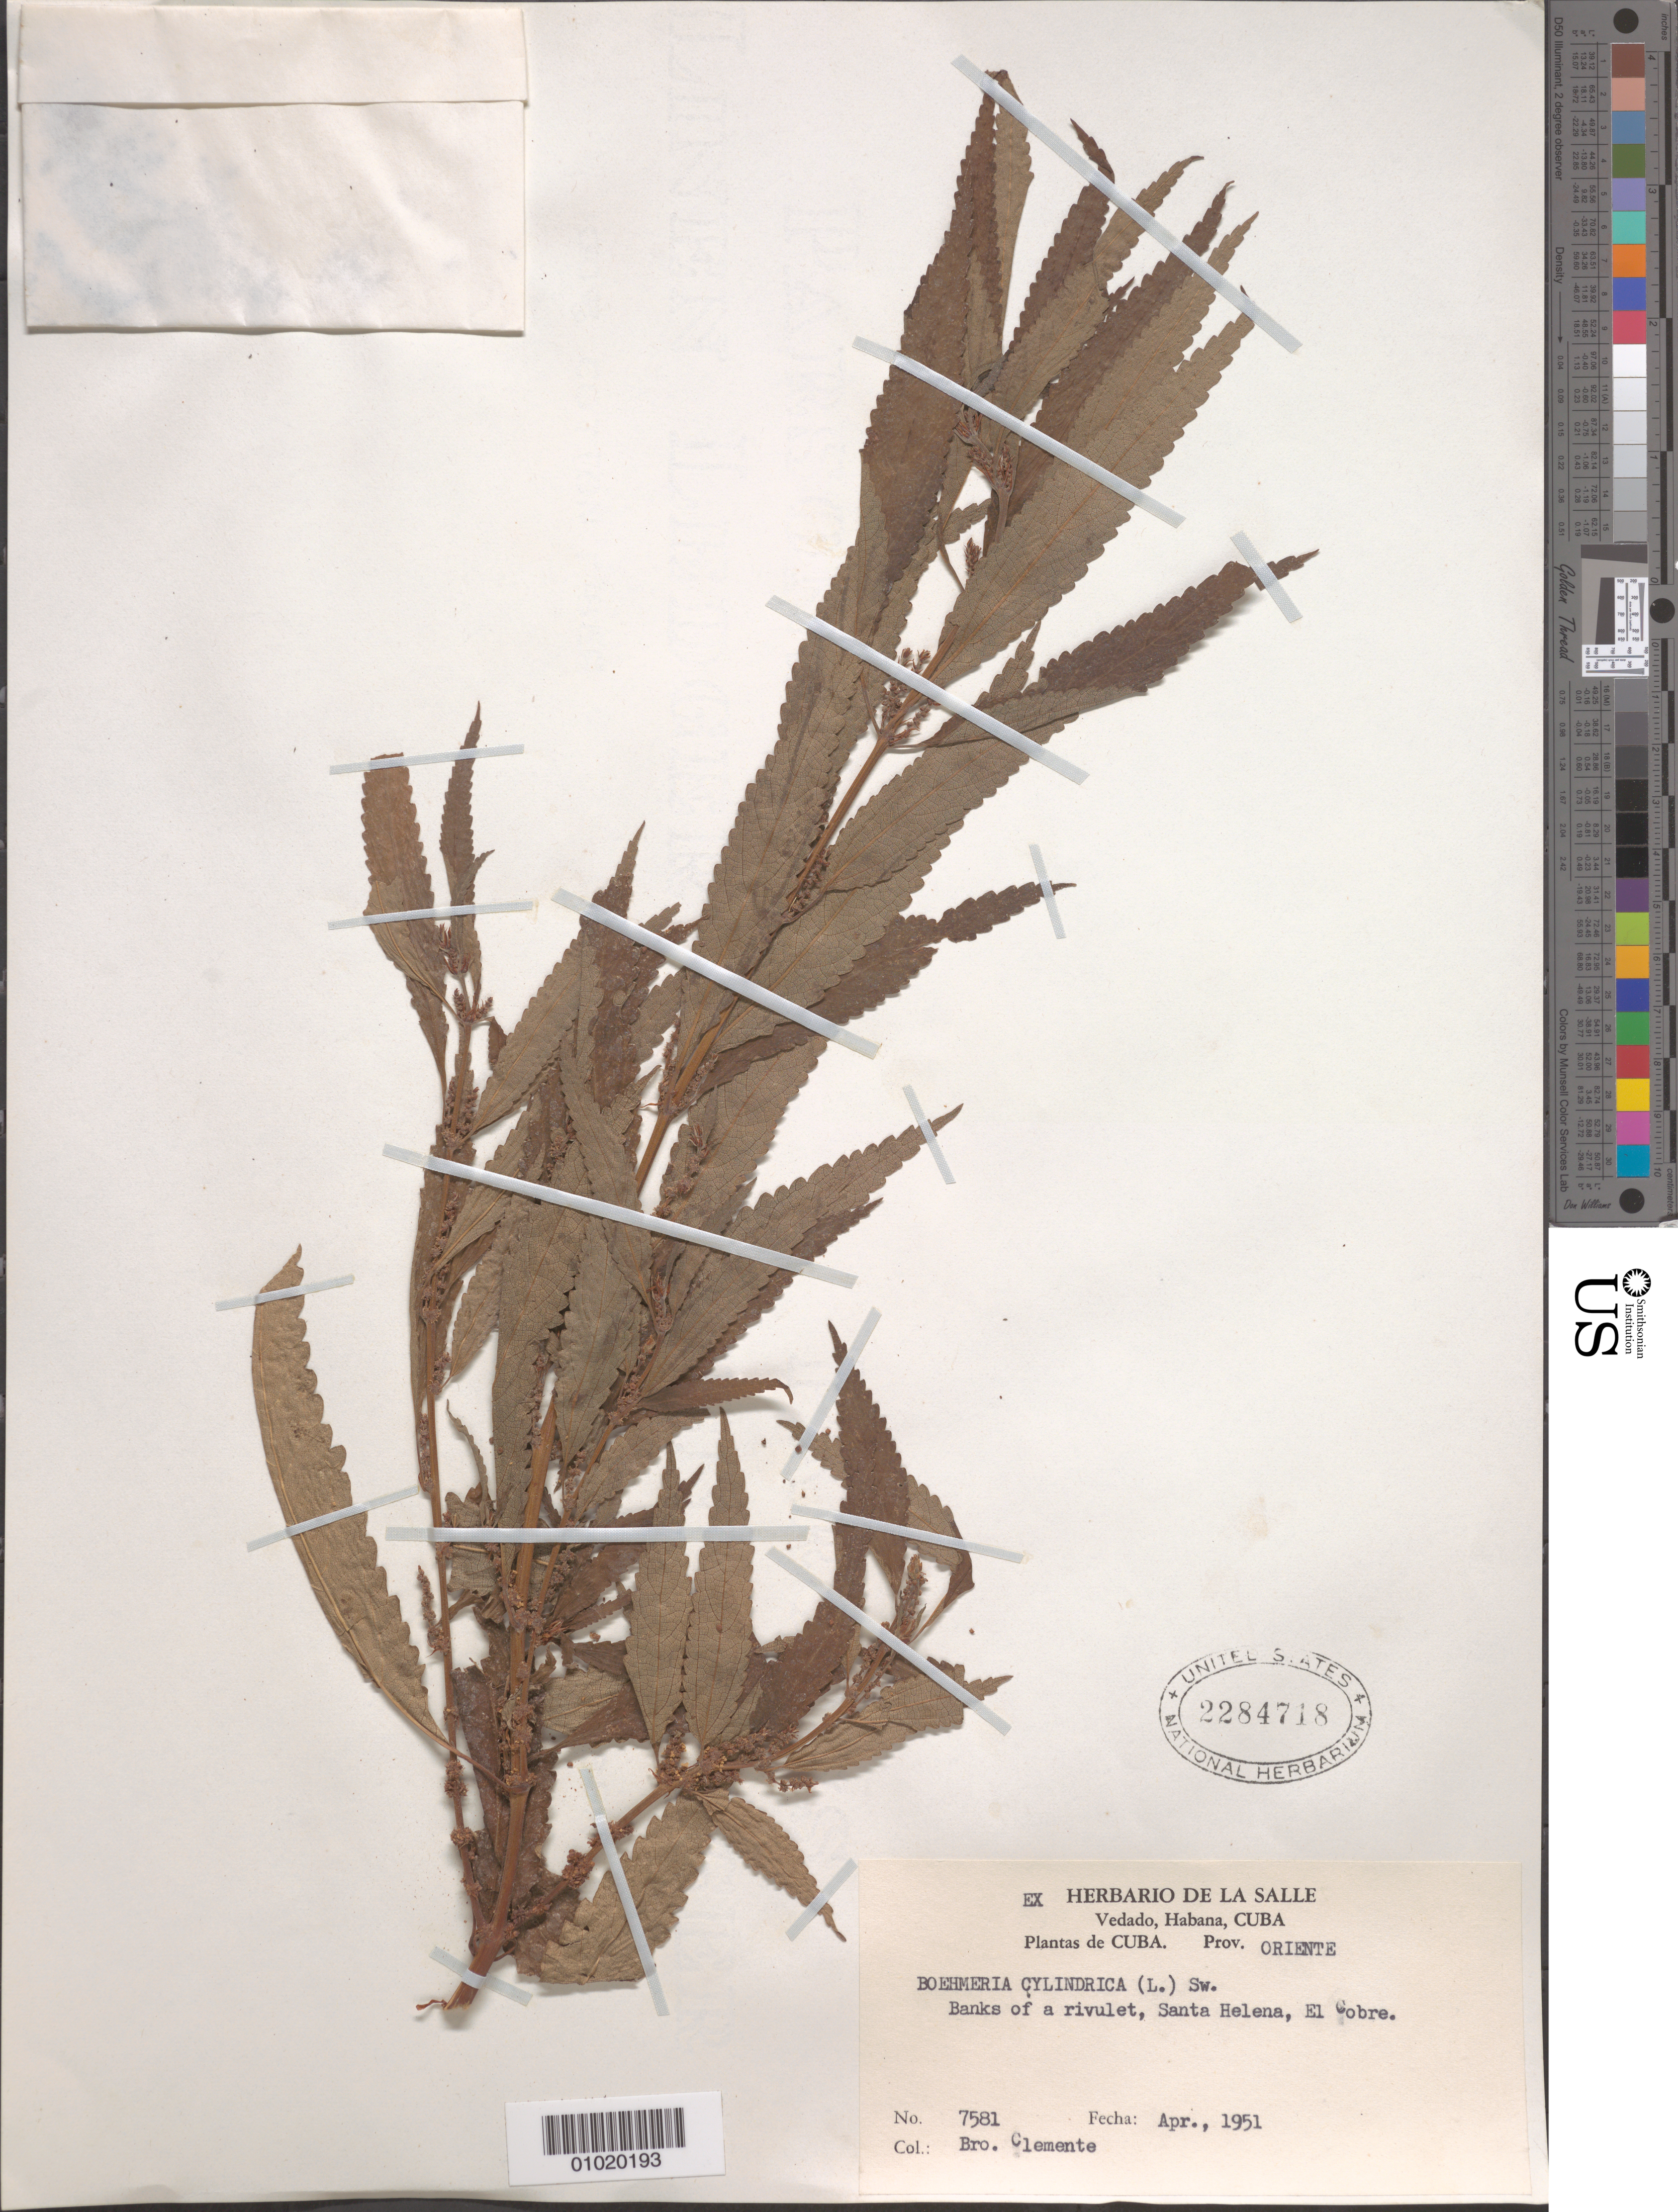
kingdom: Plantae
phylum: Tracheophyta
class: Magnoliopsida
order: Rosales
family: Urticaceae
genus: Boehmeria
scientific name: Boehmeria cylindrica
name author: (L.) Sw.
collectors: Bro. Clemente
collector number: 7581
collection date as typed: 01 Apr 1951 to 30 Apr 1951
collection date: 1951-04-01/1951-04-30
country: Cuba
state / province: Oriente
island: Cuba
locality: Santa Helena, El Cobre, banks of a rivulet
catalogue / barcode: US 2284718